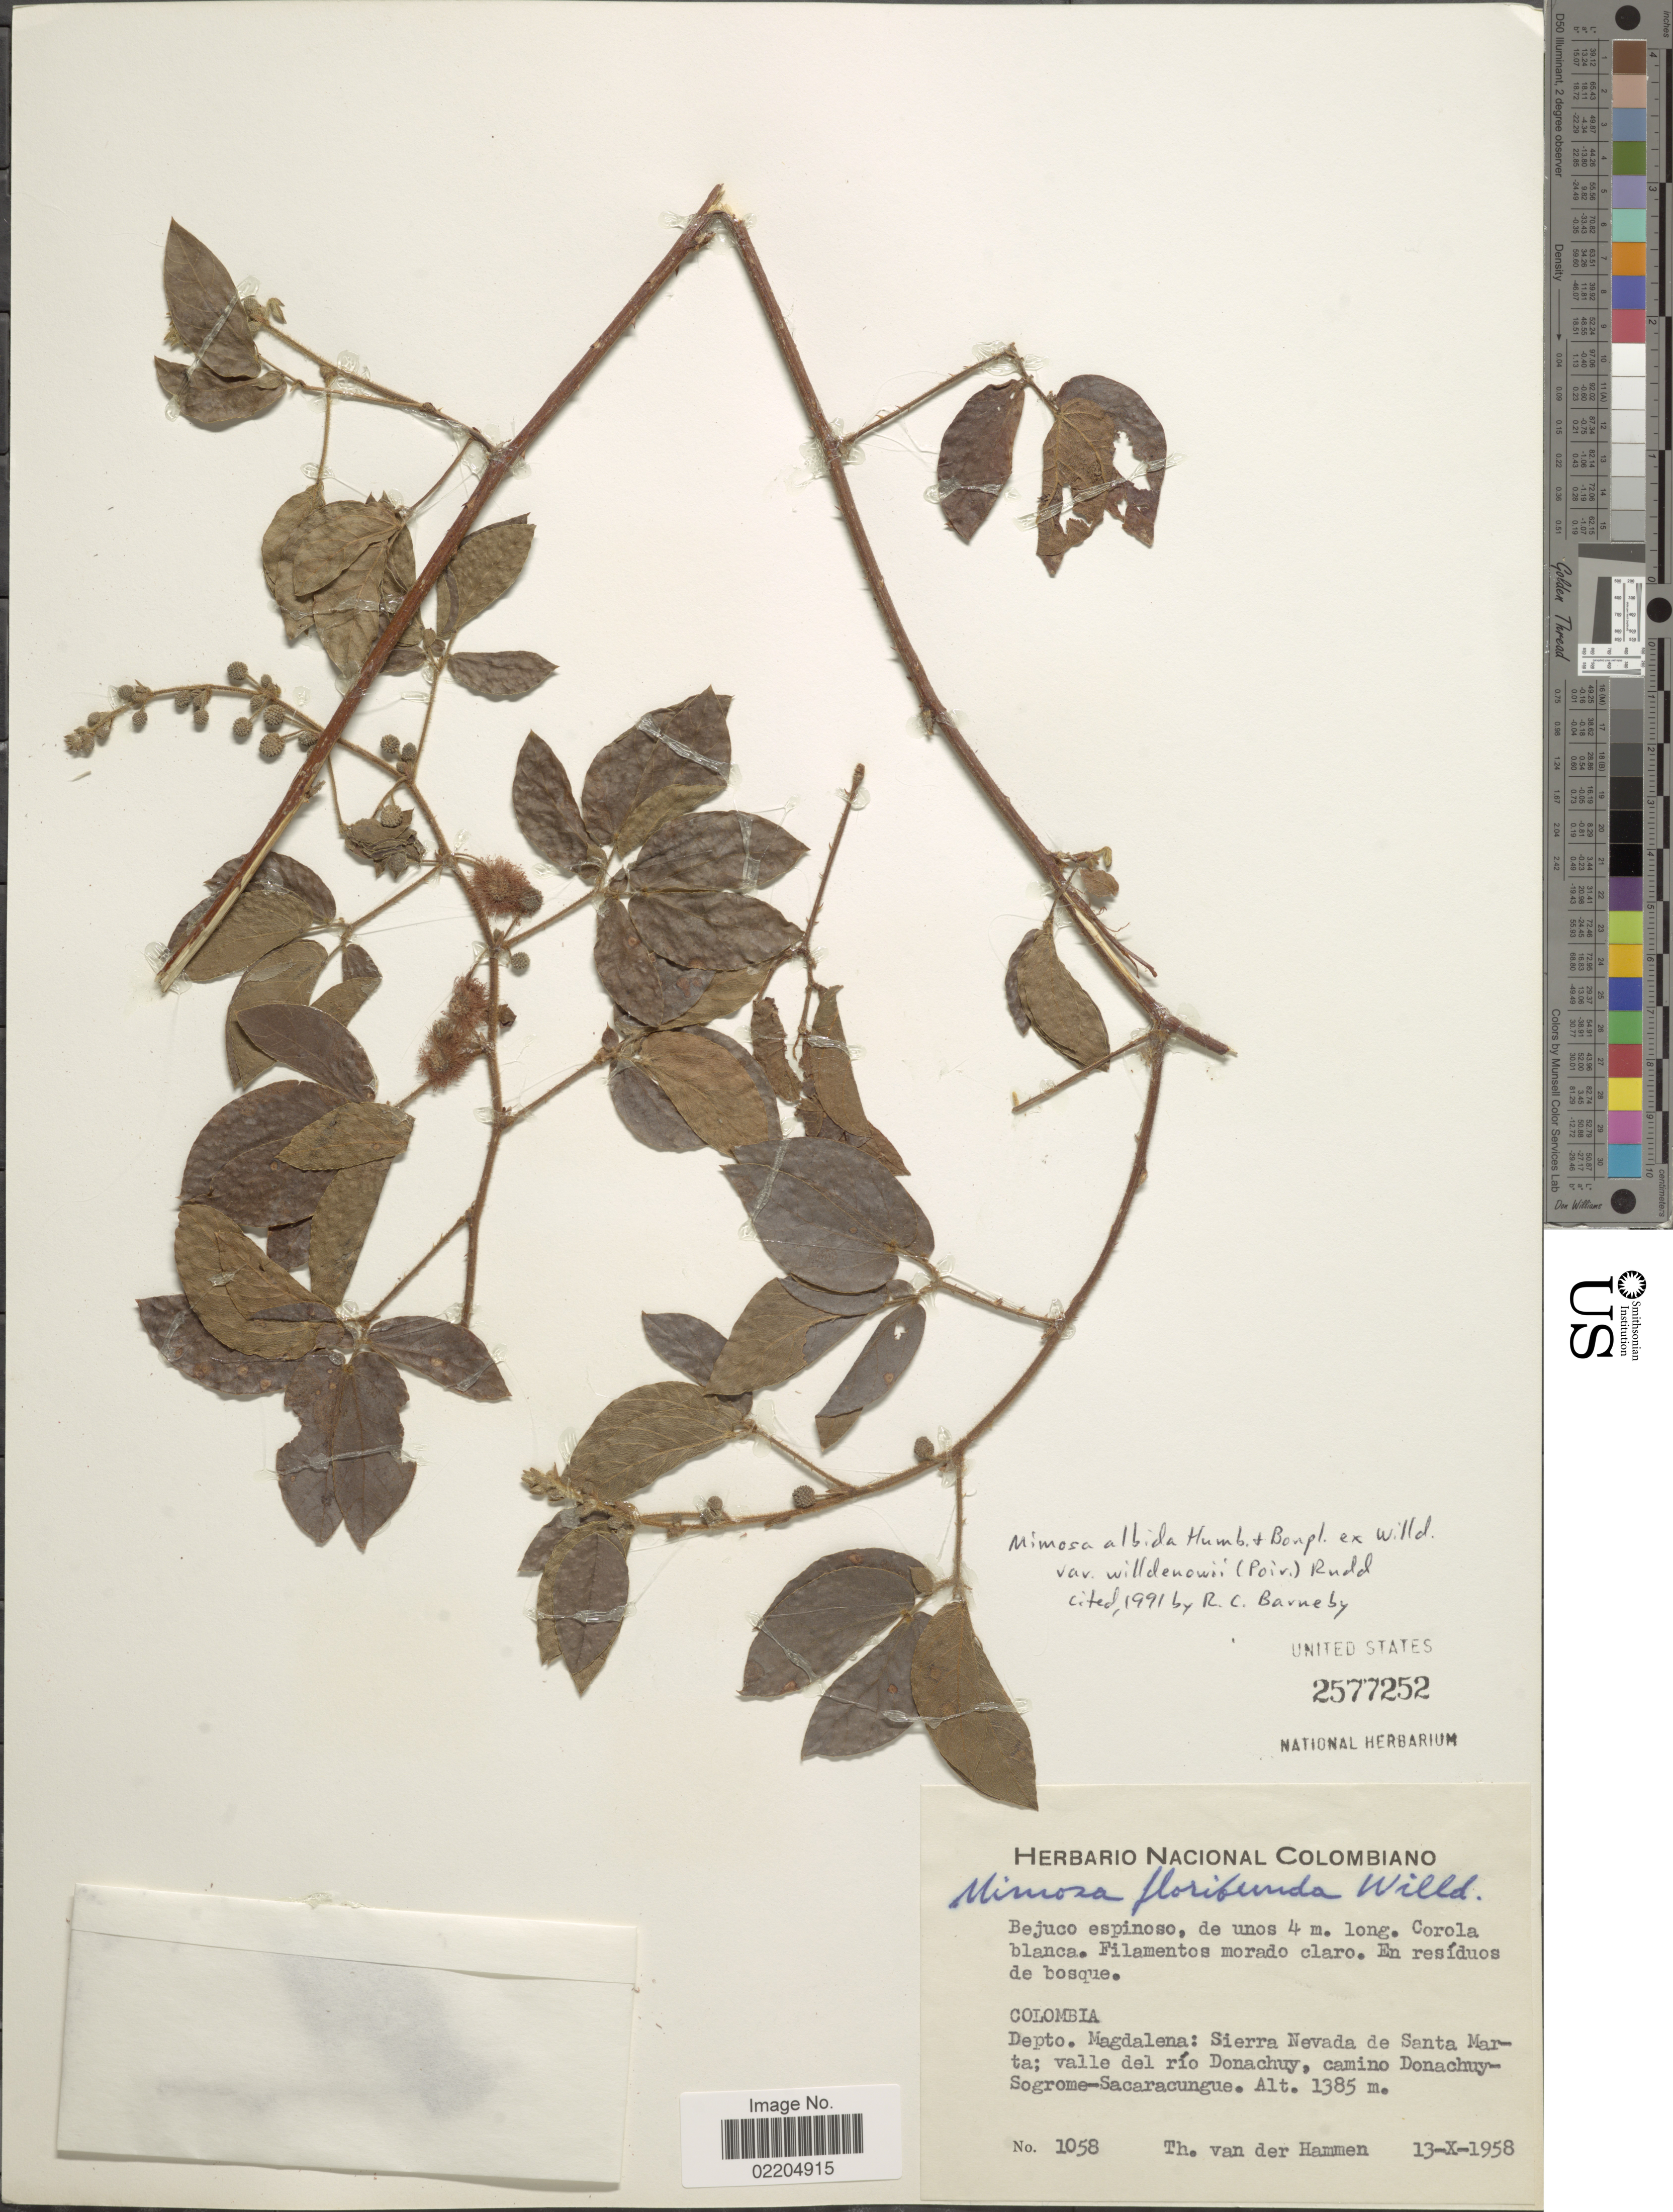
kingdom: Plantae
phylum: Tracheophyta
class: Magnoliopsida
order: Fabales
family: Fabaceae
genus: Mimosa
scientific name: Mimosa albida var. willdenowii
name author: (Poir.) Rudd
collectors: T. Hammen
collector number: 1058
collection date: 1958-10-13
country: Colombia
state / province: Magdalena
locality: Sierra Nevada de Santa Maria; valle del Rio Donachuy. camino Donachuy-Sogrome-Sacaracungue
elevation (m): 1385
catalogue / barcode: US 2577252